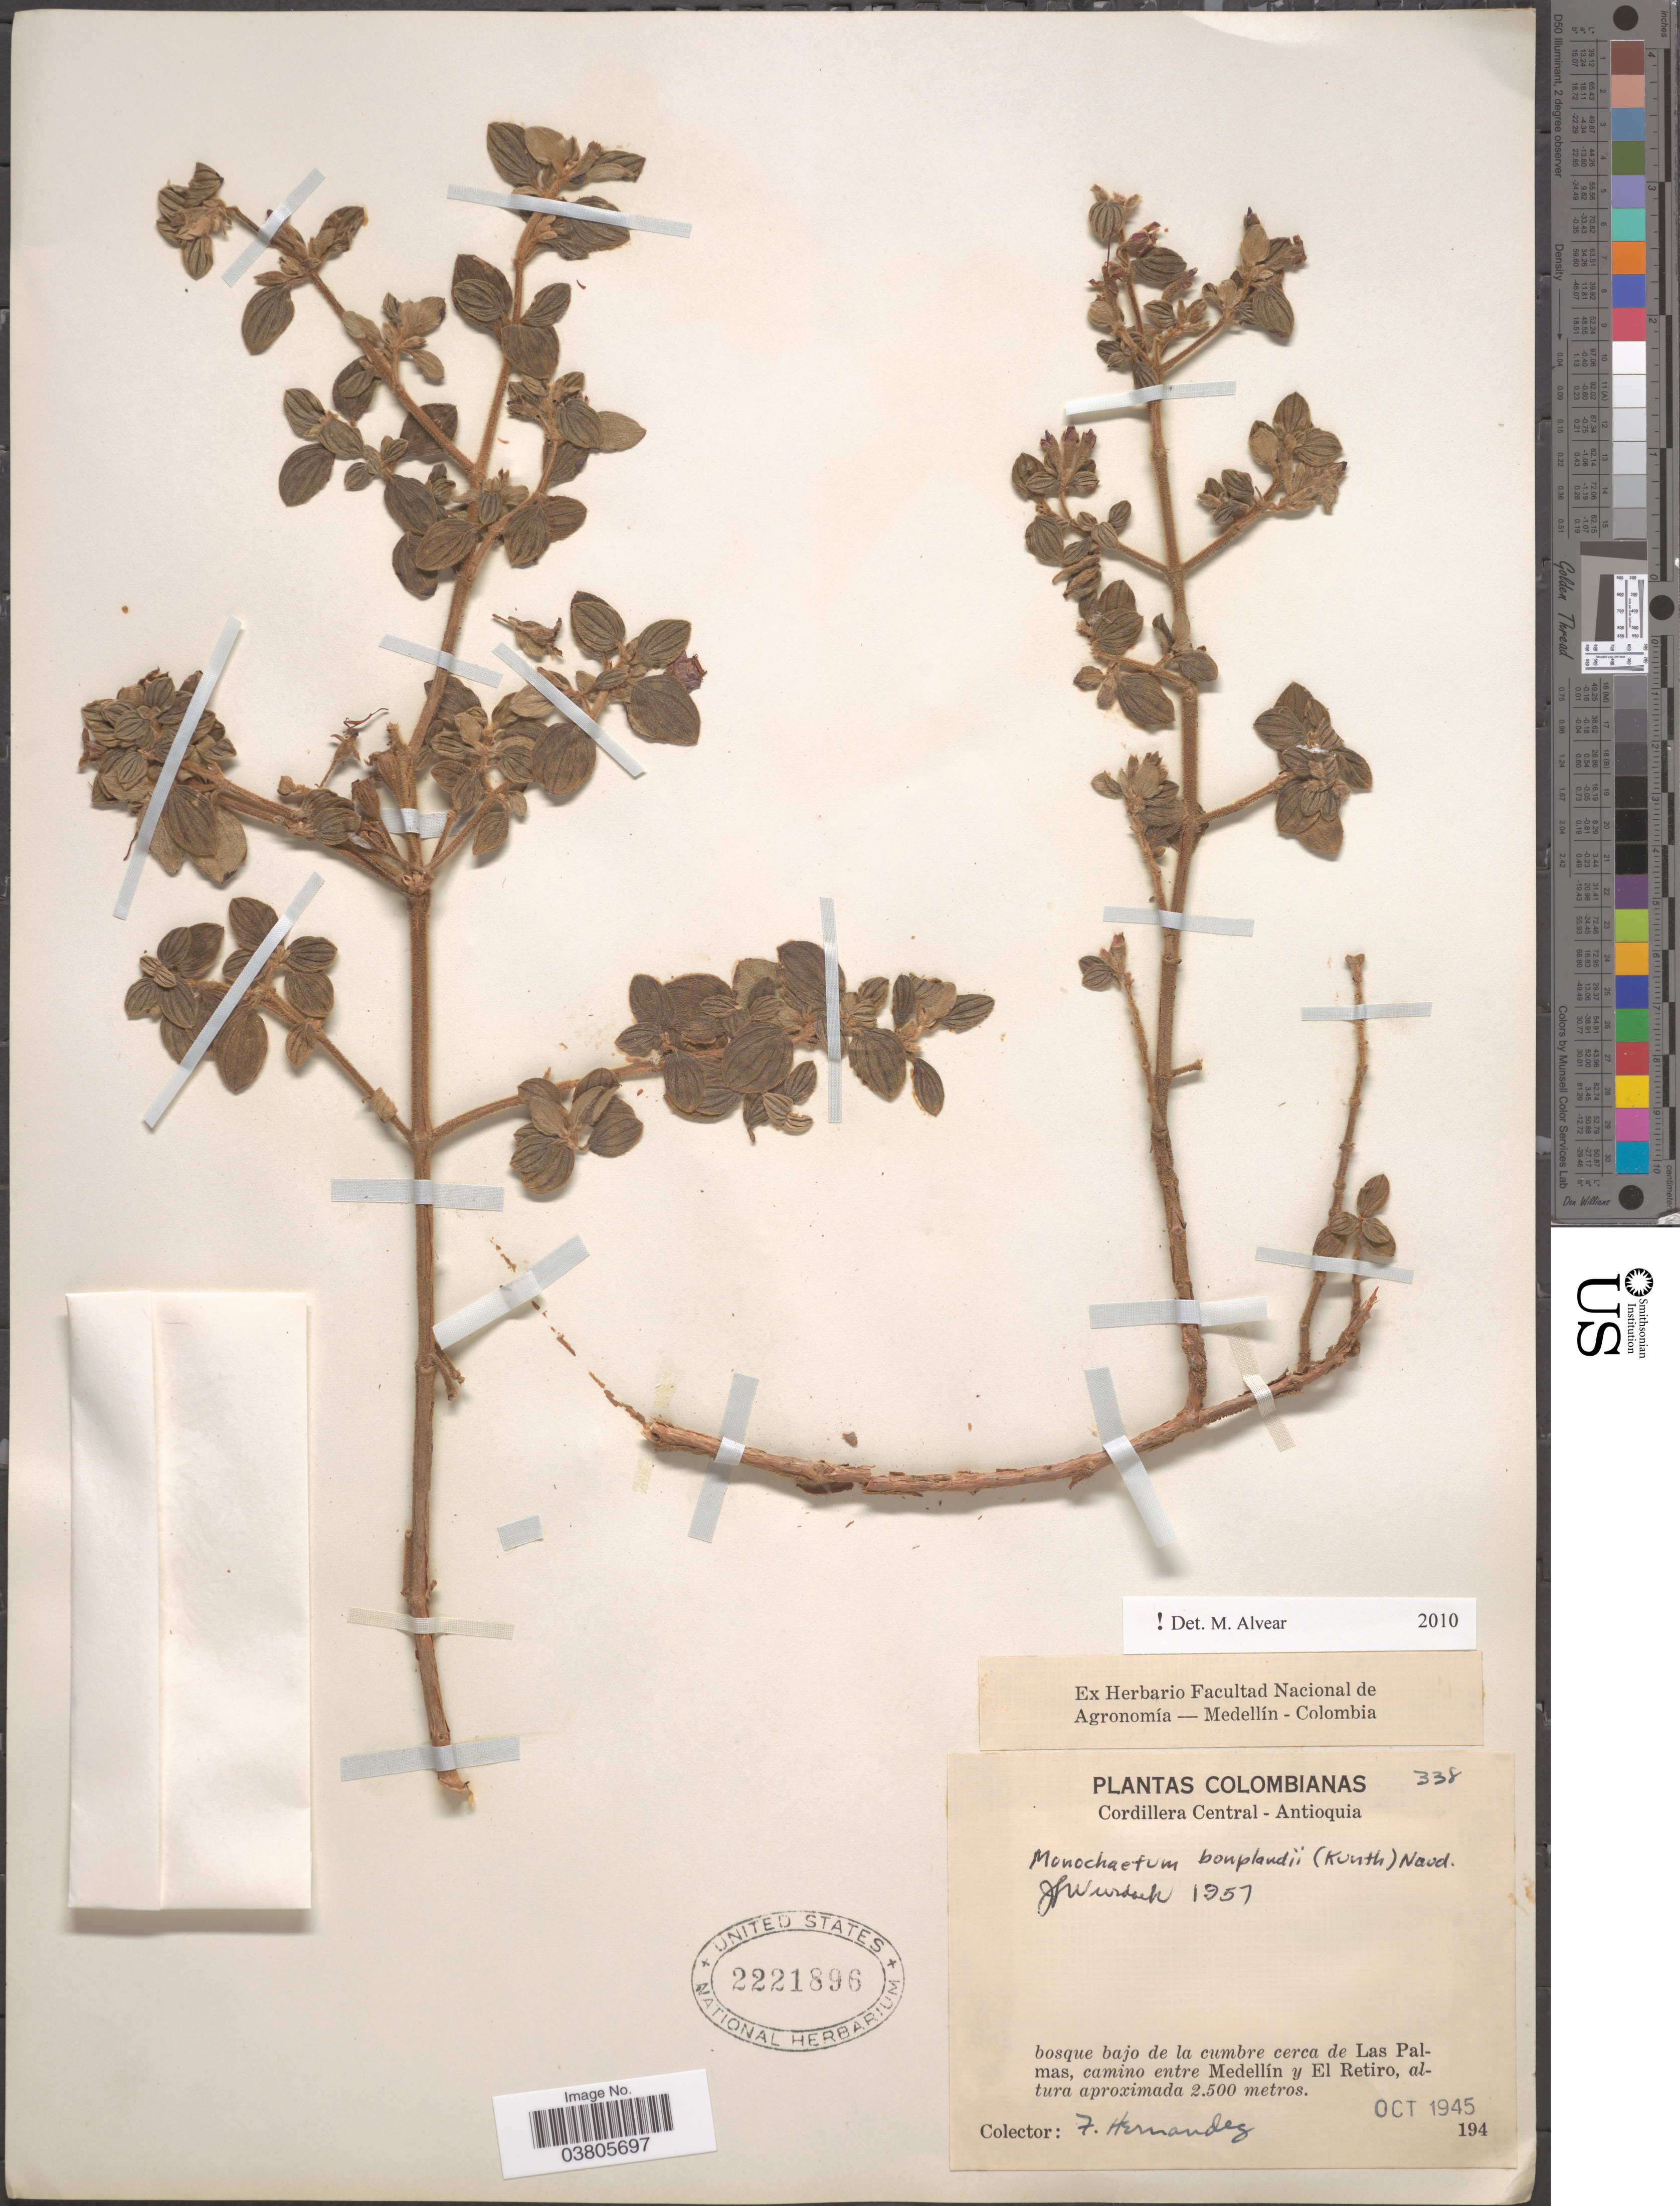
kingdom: Plantae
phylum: Tracheophyta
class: Magnoliopsida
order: Myrtales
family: Melastomataceae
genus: Monochaetum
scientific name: Monochaetum bonplandii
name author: (Kunth) Naudin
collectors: F. Hernandez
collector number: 338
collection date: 1945-10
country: Colombia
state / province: Antioquia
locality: Cordillera Central. Bosque bajo de la cumbre cerca de Las Palmas, camino entre Medellín y El Retiro.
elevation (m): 2500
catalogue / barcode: US 2221896